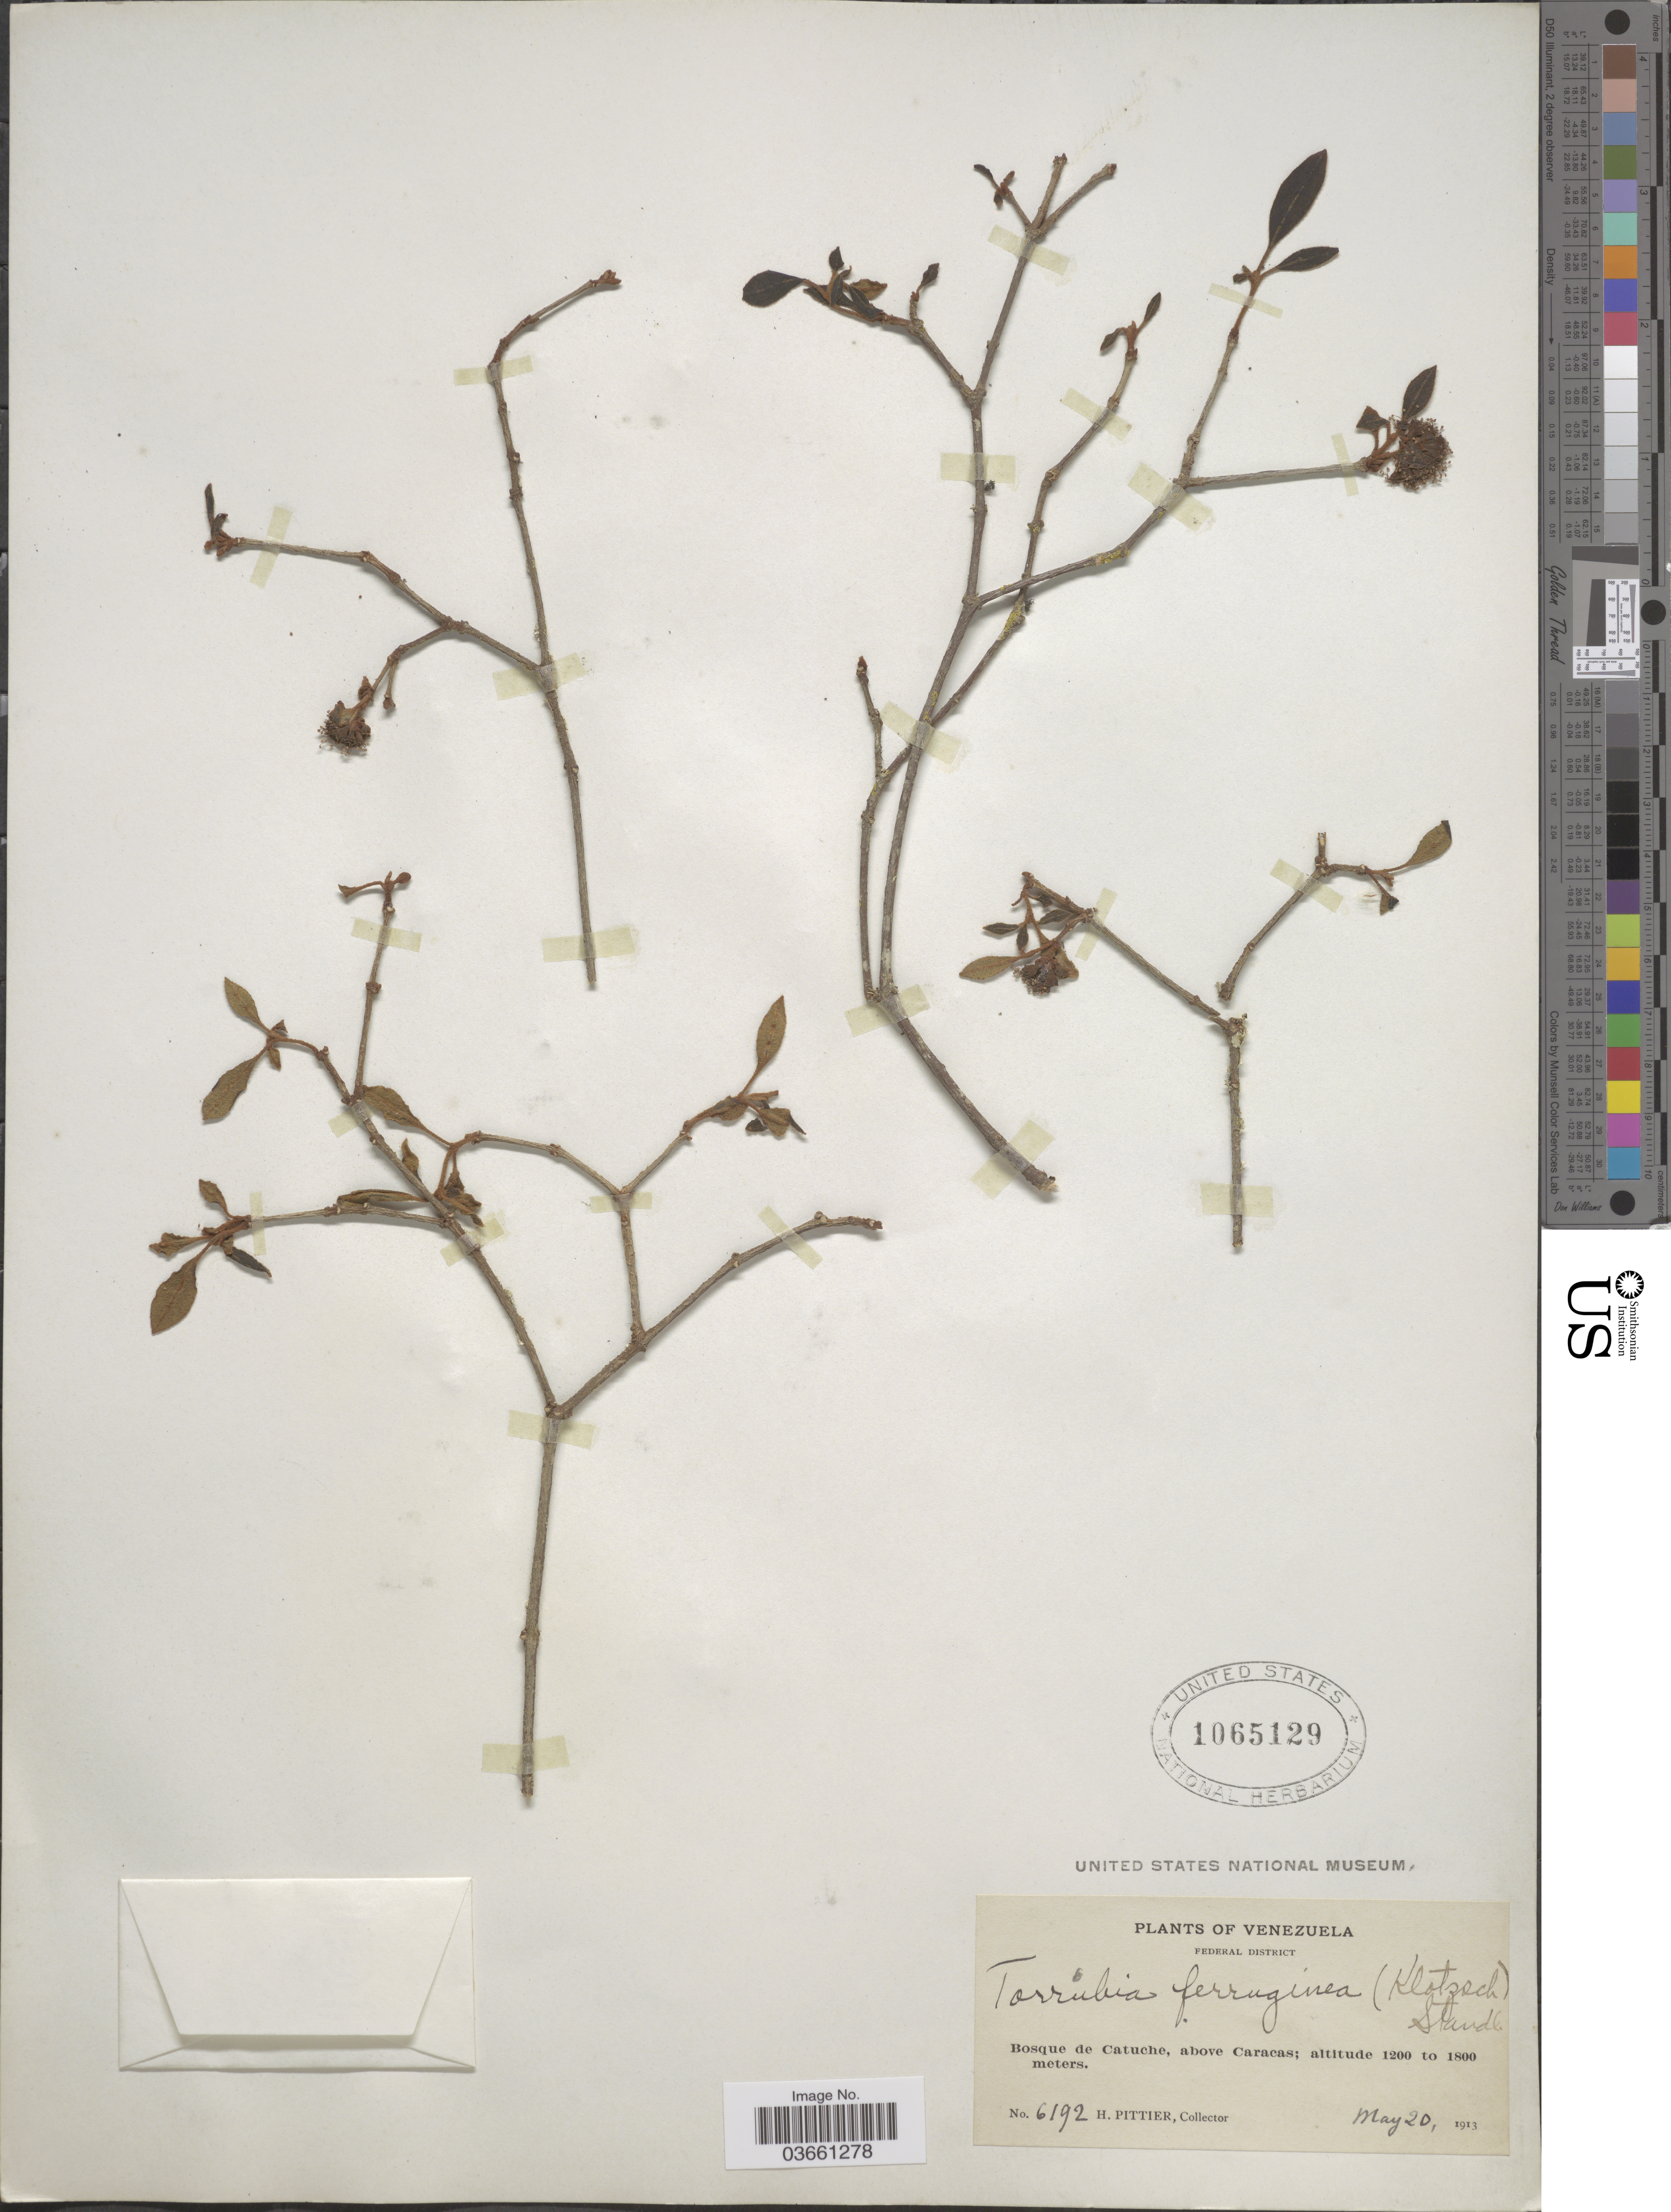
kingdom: Plantae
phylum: Tracheophyta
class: Magnoliopsida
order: Caryophyllales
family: Nyctaginaceae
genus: Guapira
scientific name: Guapira ferruginea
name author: (Klotzsch ex Choisy) Lundell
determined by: Strong, Mark T., (BOT), Smithsonian Institution - National Museum of Natural History (UNITED STATES)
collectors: H. F. Pittier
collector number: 6192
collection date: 1913-05-20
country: Venezuela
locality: Federal District. Bosque de Catuche, above Caracas.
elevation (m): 1200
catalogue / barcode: US 1065129